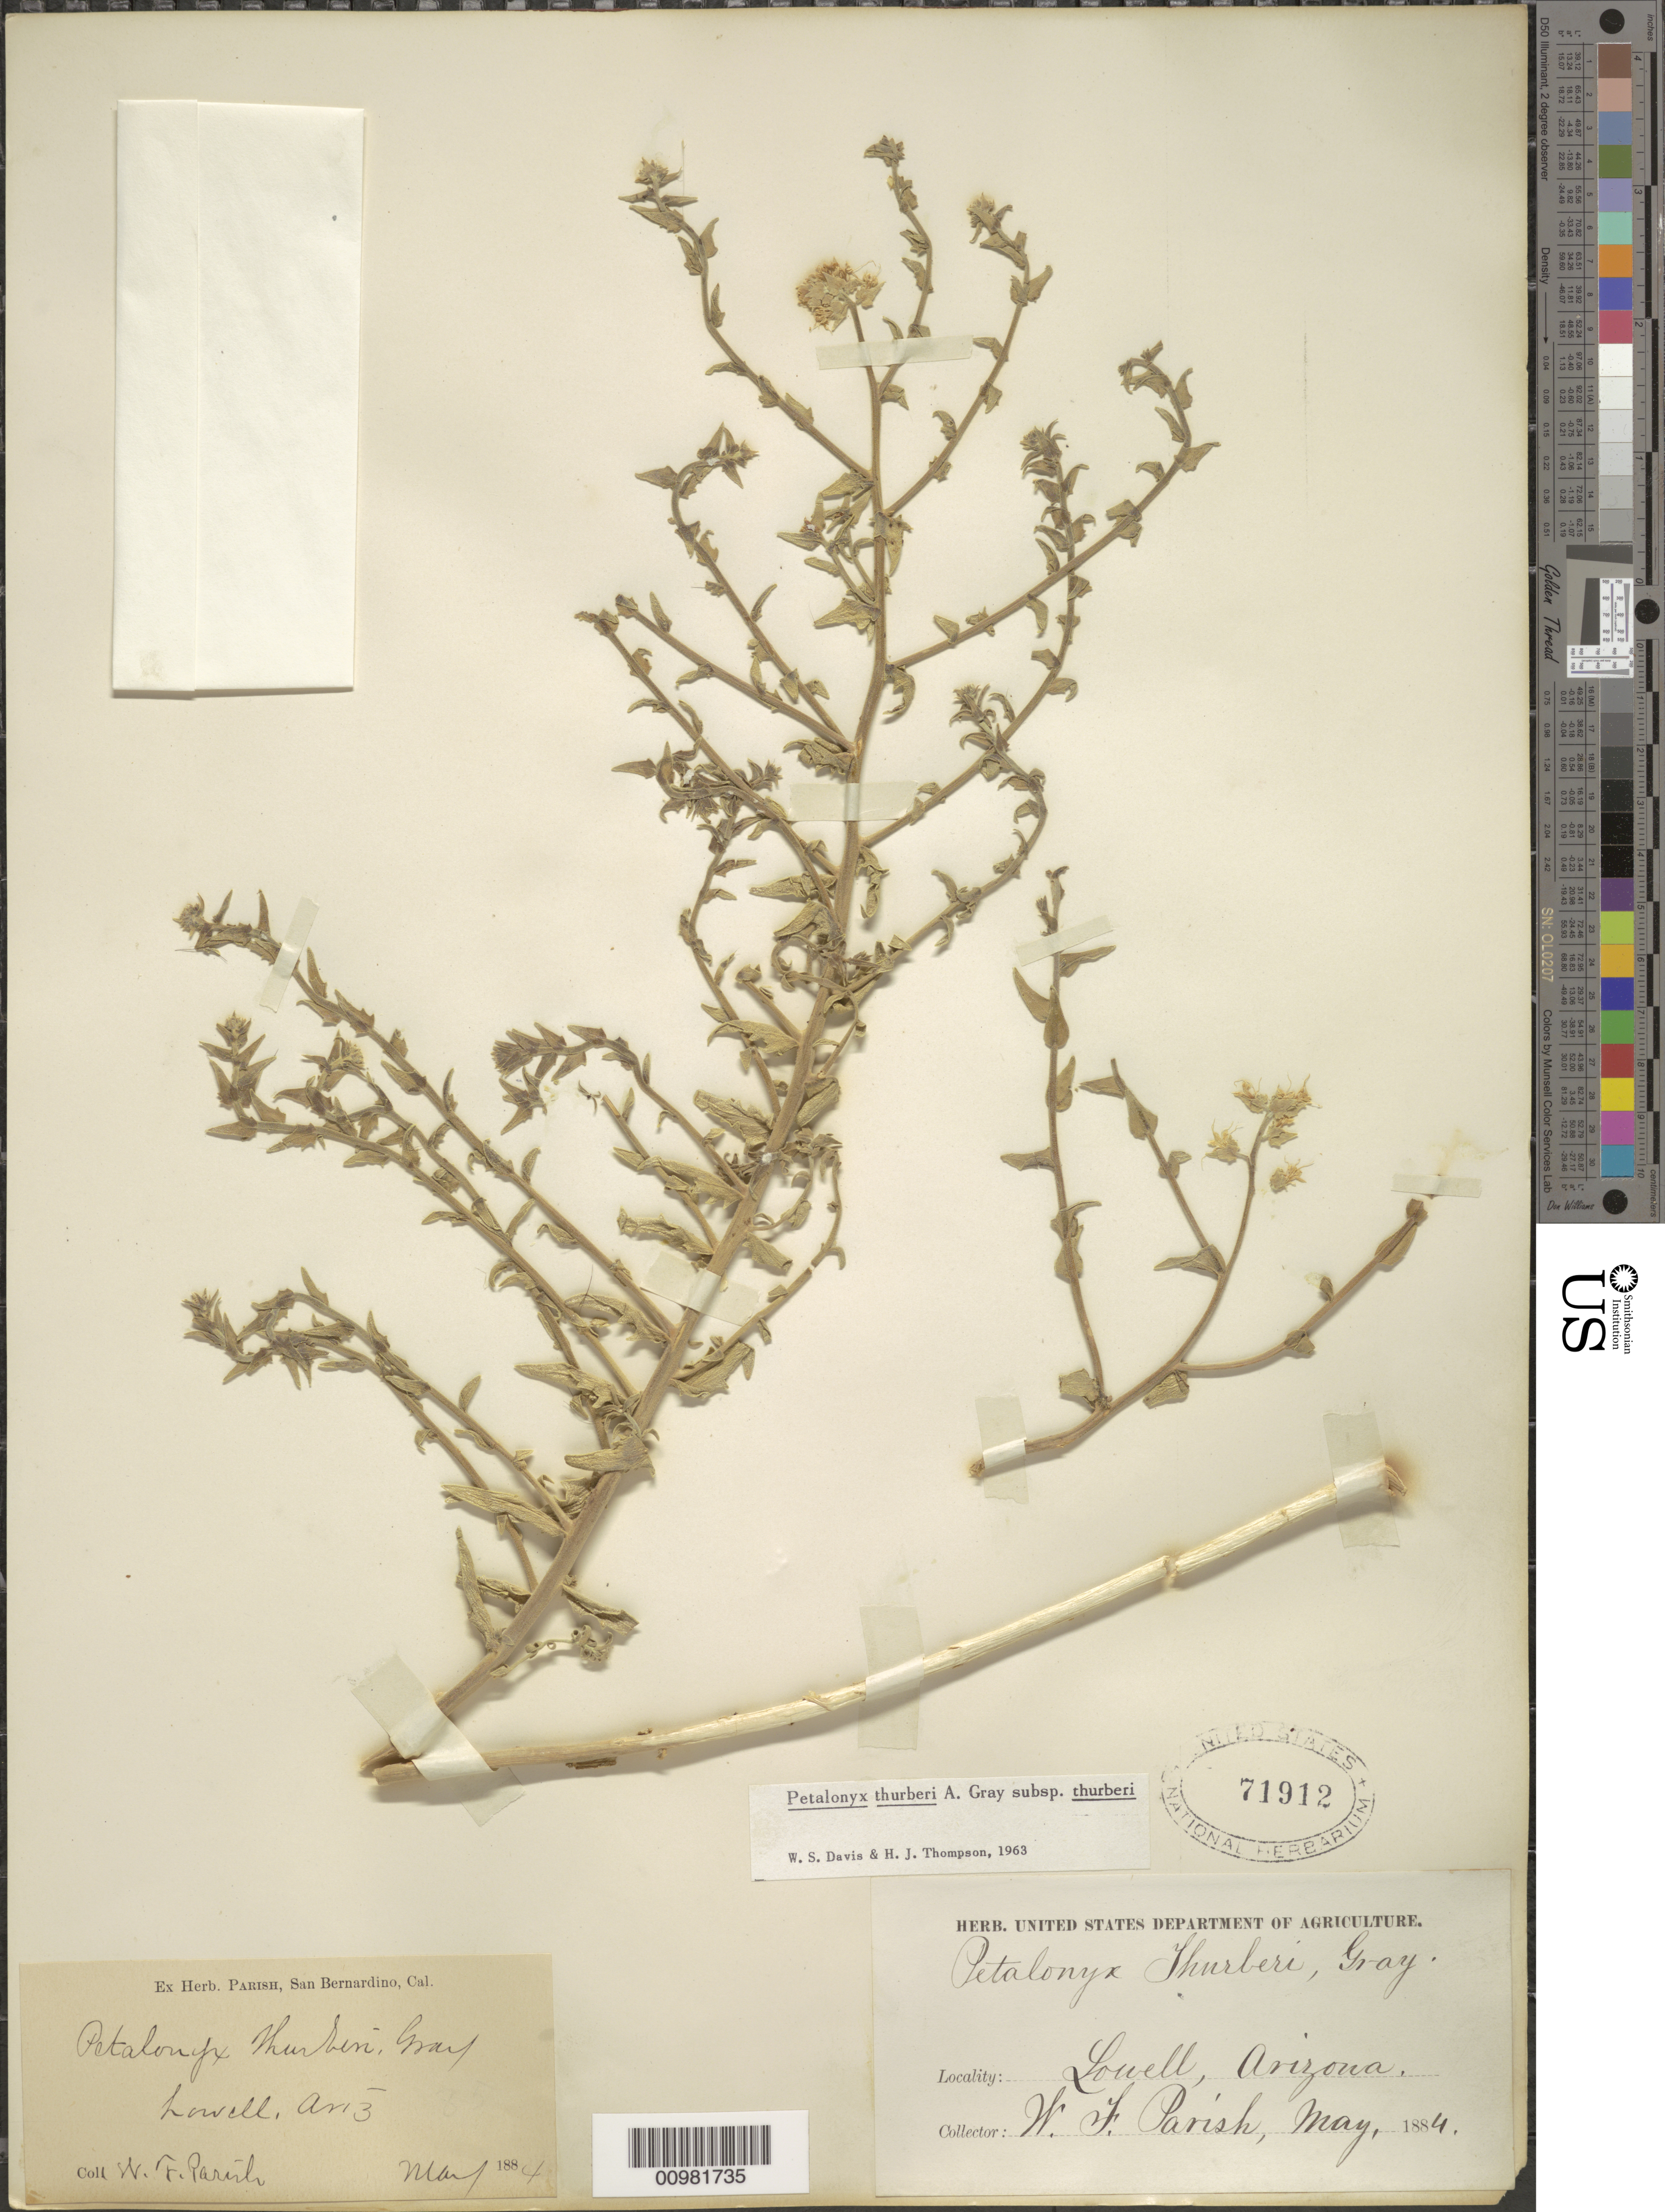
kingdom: Plantae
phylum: Tracheophyta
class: Magnoliopsida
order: Cornales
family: Loasaceae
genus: Petalonyx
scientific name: Petalonyx thurberi subsp. thurberi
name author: A. Gray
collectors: W. F. Parish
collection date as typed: May 1884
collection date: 1884-05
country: United States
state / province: Arizona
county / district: Cochise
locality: Lowell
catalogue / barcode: US 71912